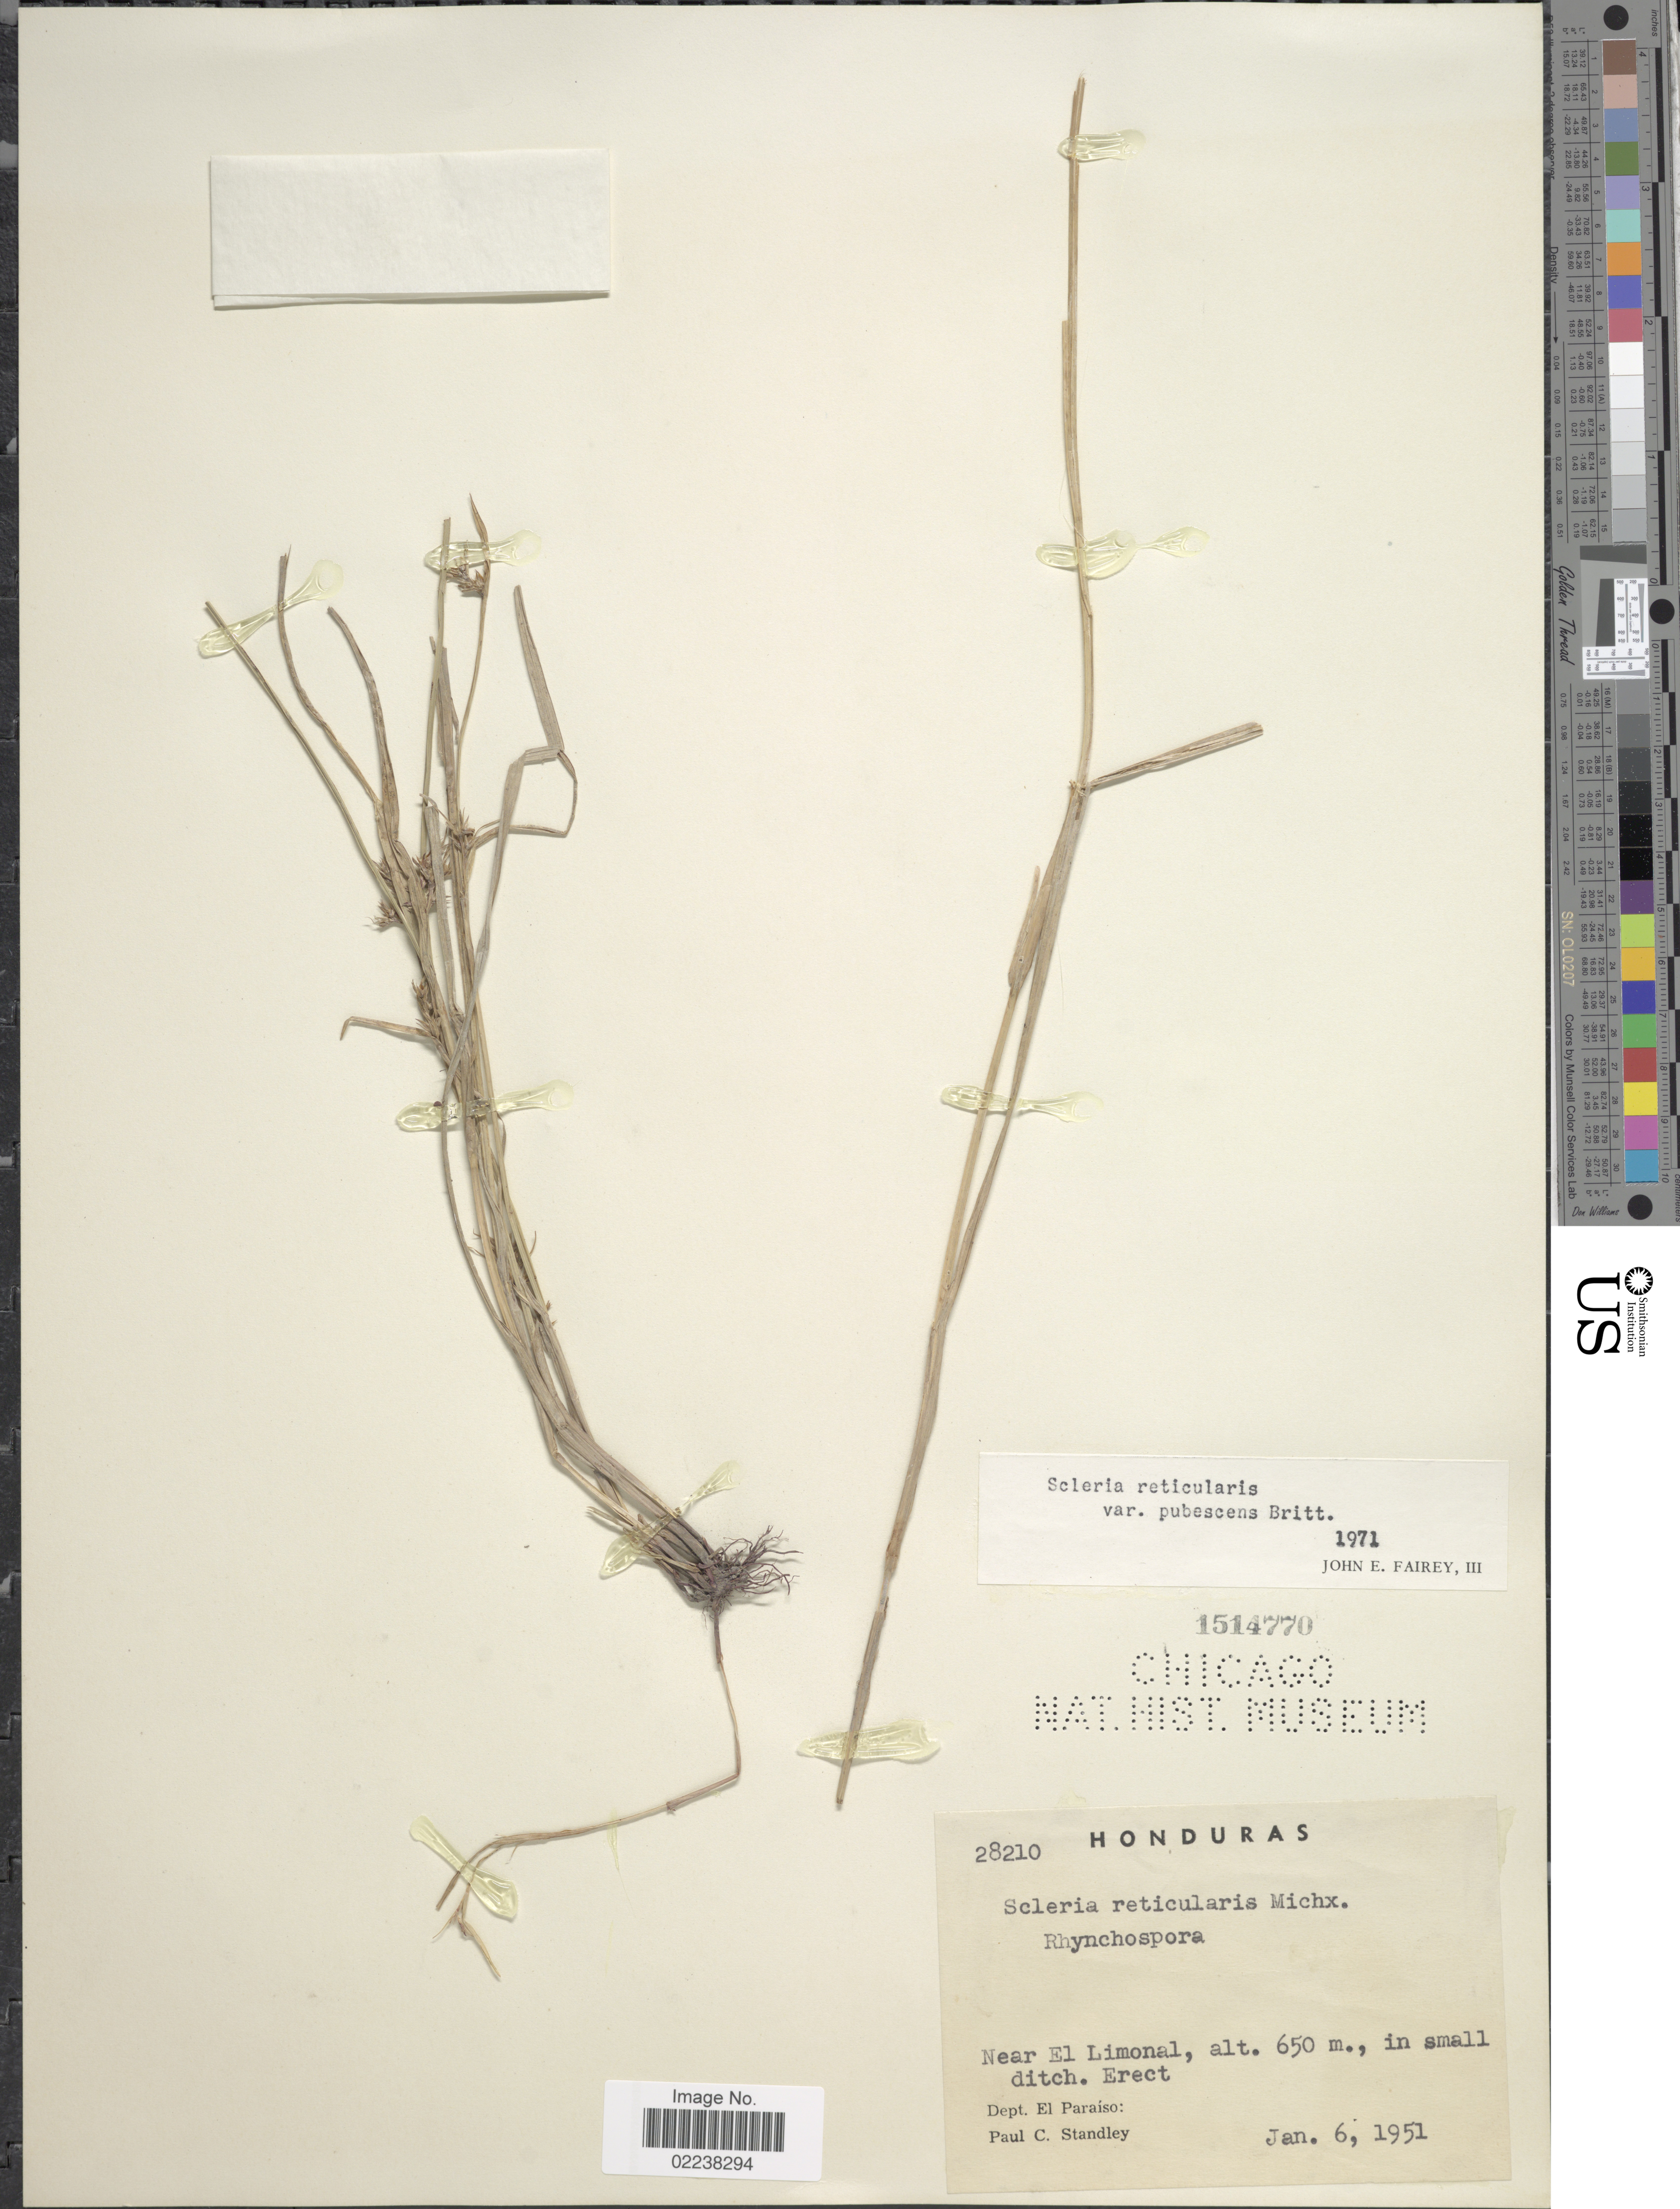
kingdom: Plantae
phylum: Tracheophyta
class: Liliopsida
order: Poales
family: Cyperaceae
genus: Scleria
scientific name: Scleria muehlenbergii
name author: Steud.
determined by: Strong, Mark T., (BOT), Smithsonian Institution - National Museum of Natural History (UNITED STATES)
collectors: P. C. Standley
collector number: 28210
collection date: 1951-01-06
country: Honduras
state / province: El Paraíso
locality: Near El Limonal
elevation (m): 650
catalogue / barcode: US 1514770